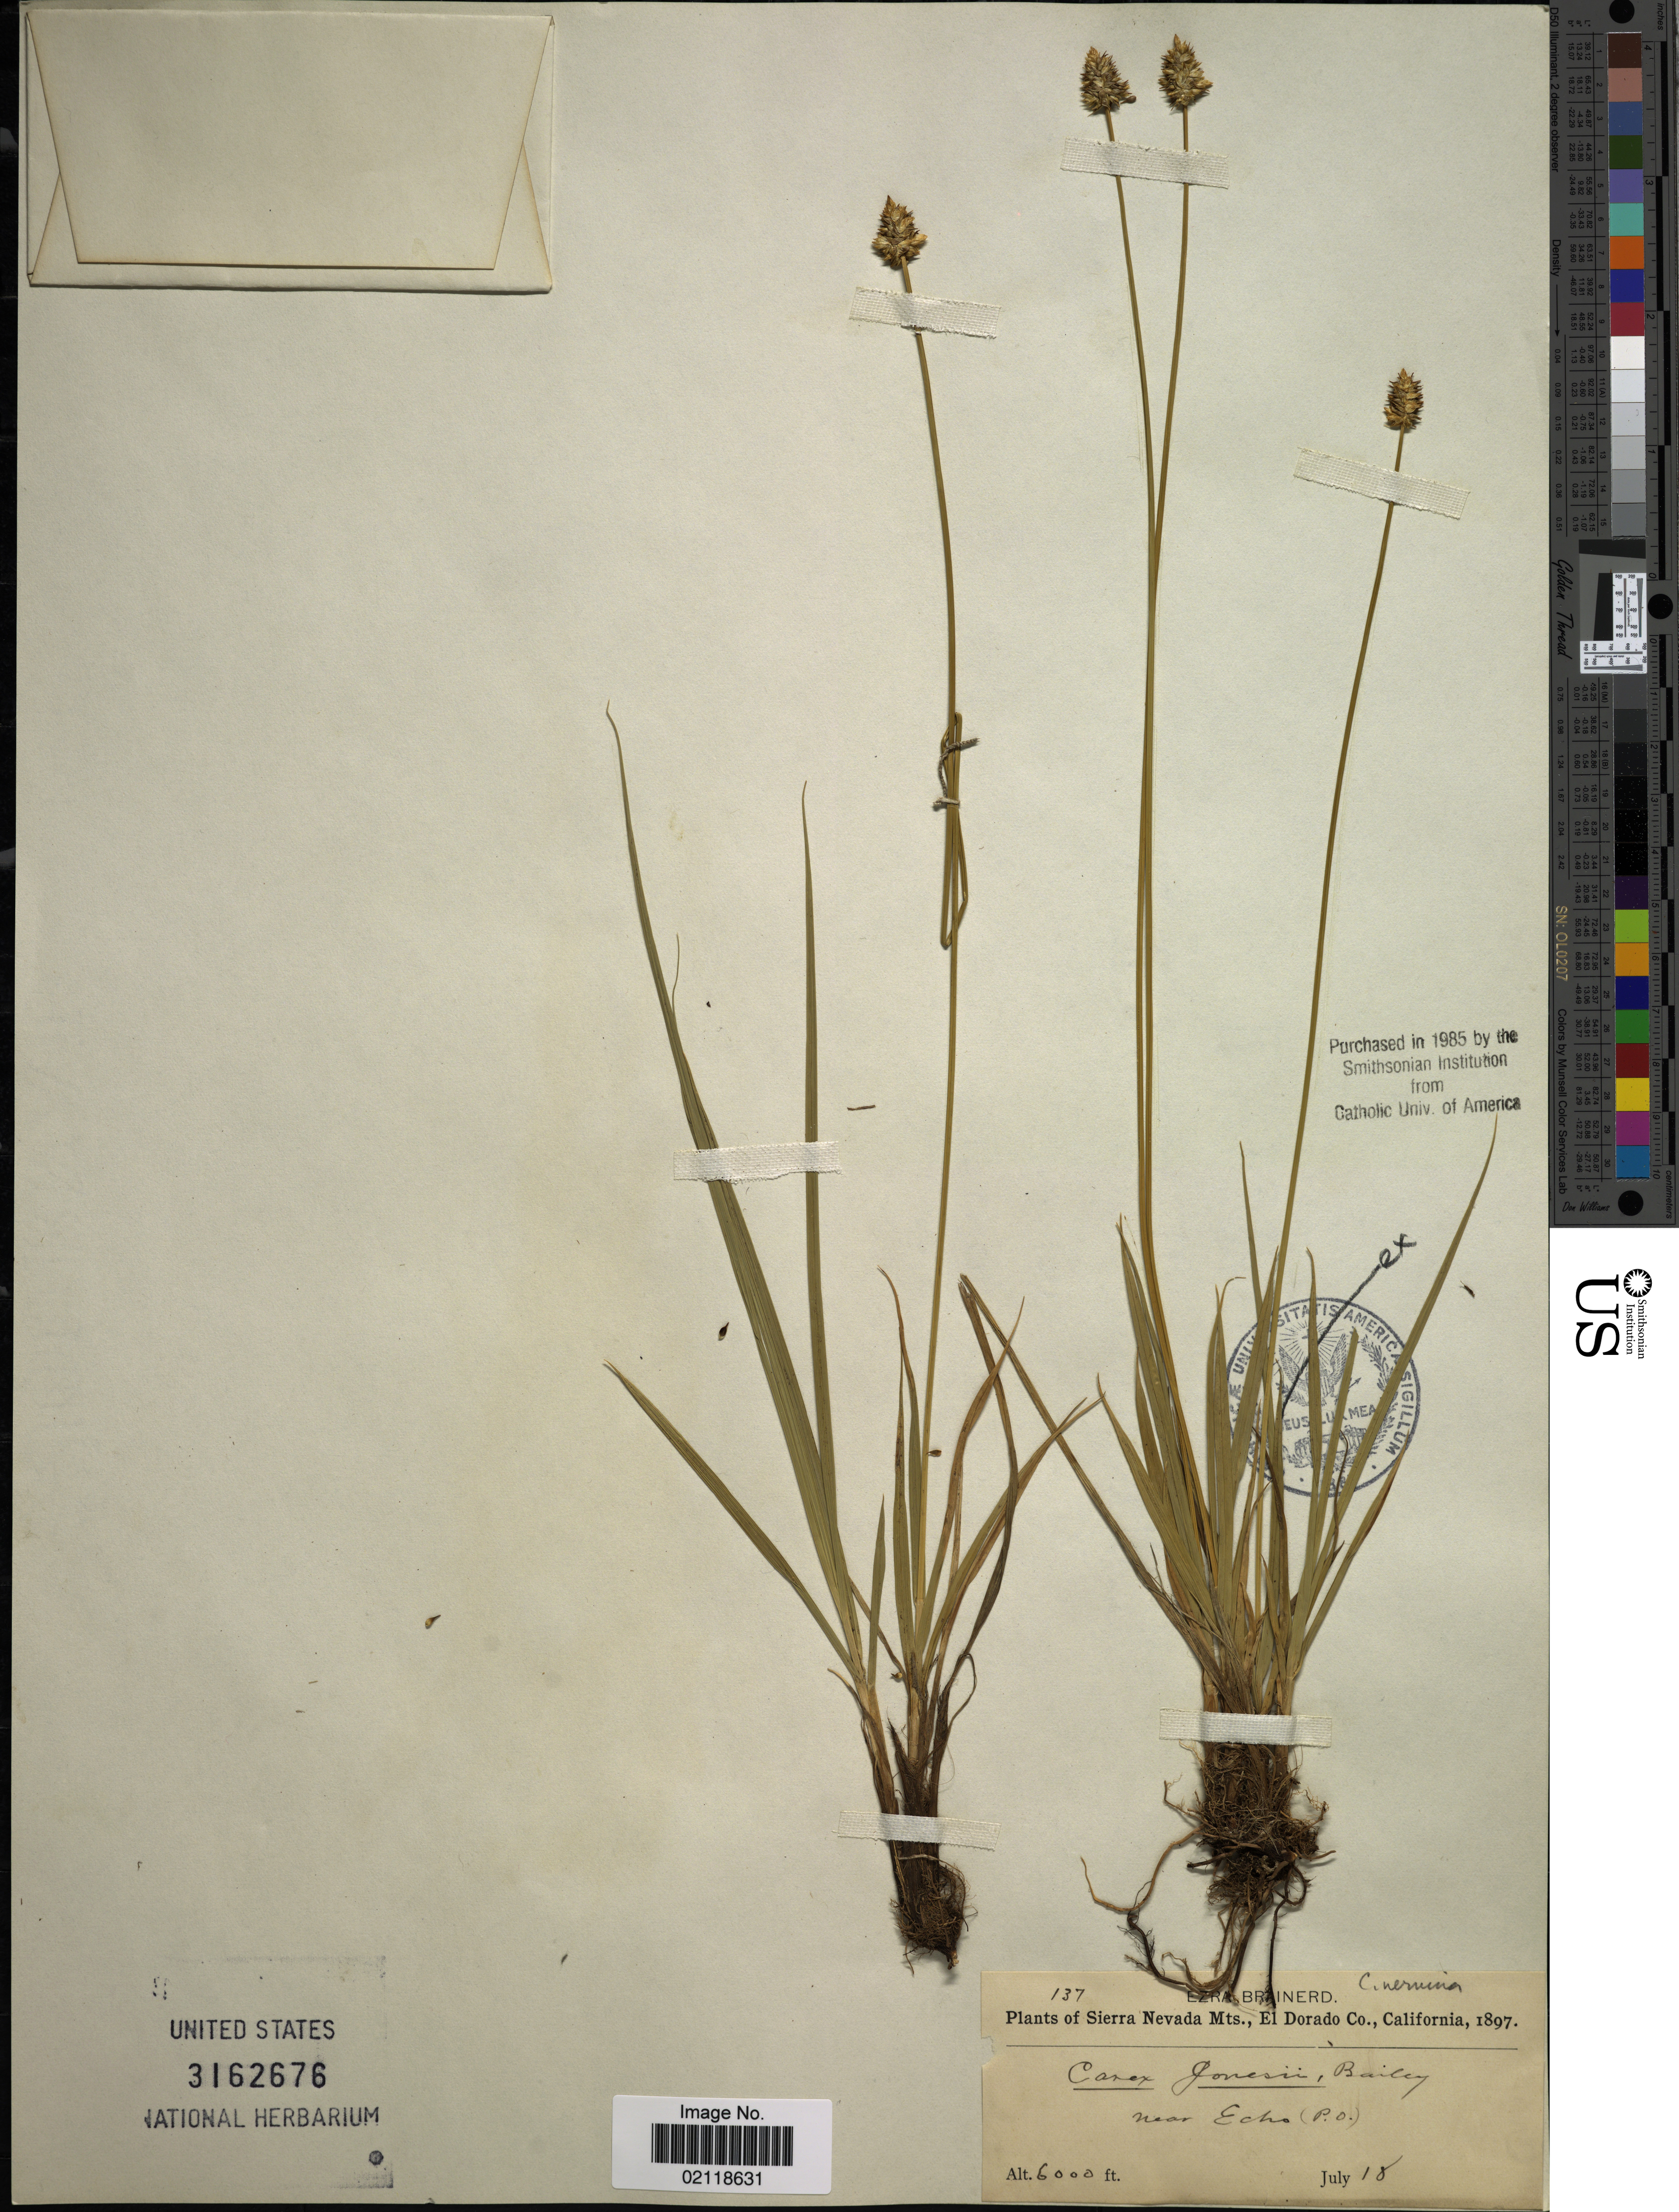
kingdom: Plantae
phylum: Tracheophyta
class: Liliopsida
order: Poales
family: Cyperaceae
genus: Carex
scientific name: Carex jonesii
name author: L.H. Bailey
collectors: E. Brainerd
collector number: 137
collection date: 1897-07-18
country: United States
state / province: California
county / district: El Dorado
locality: Sierra Nevada Mts., El Dorado Co., near Echo (P.O.).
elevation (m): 1829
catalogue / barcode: US 3162676